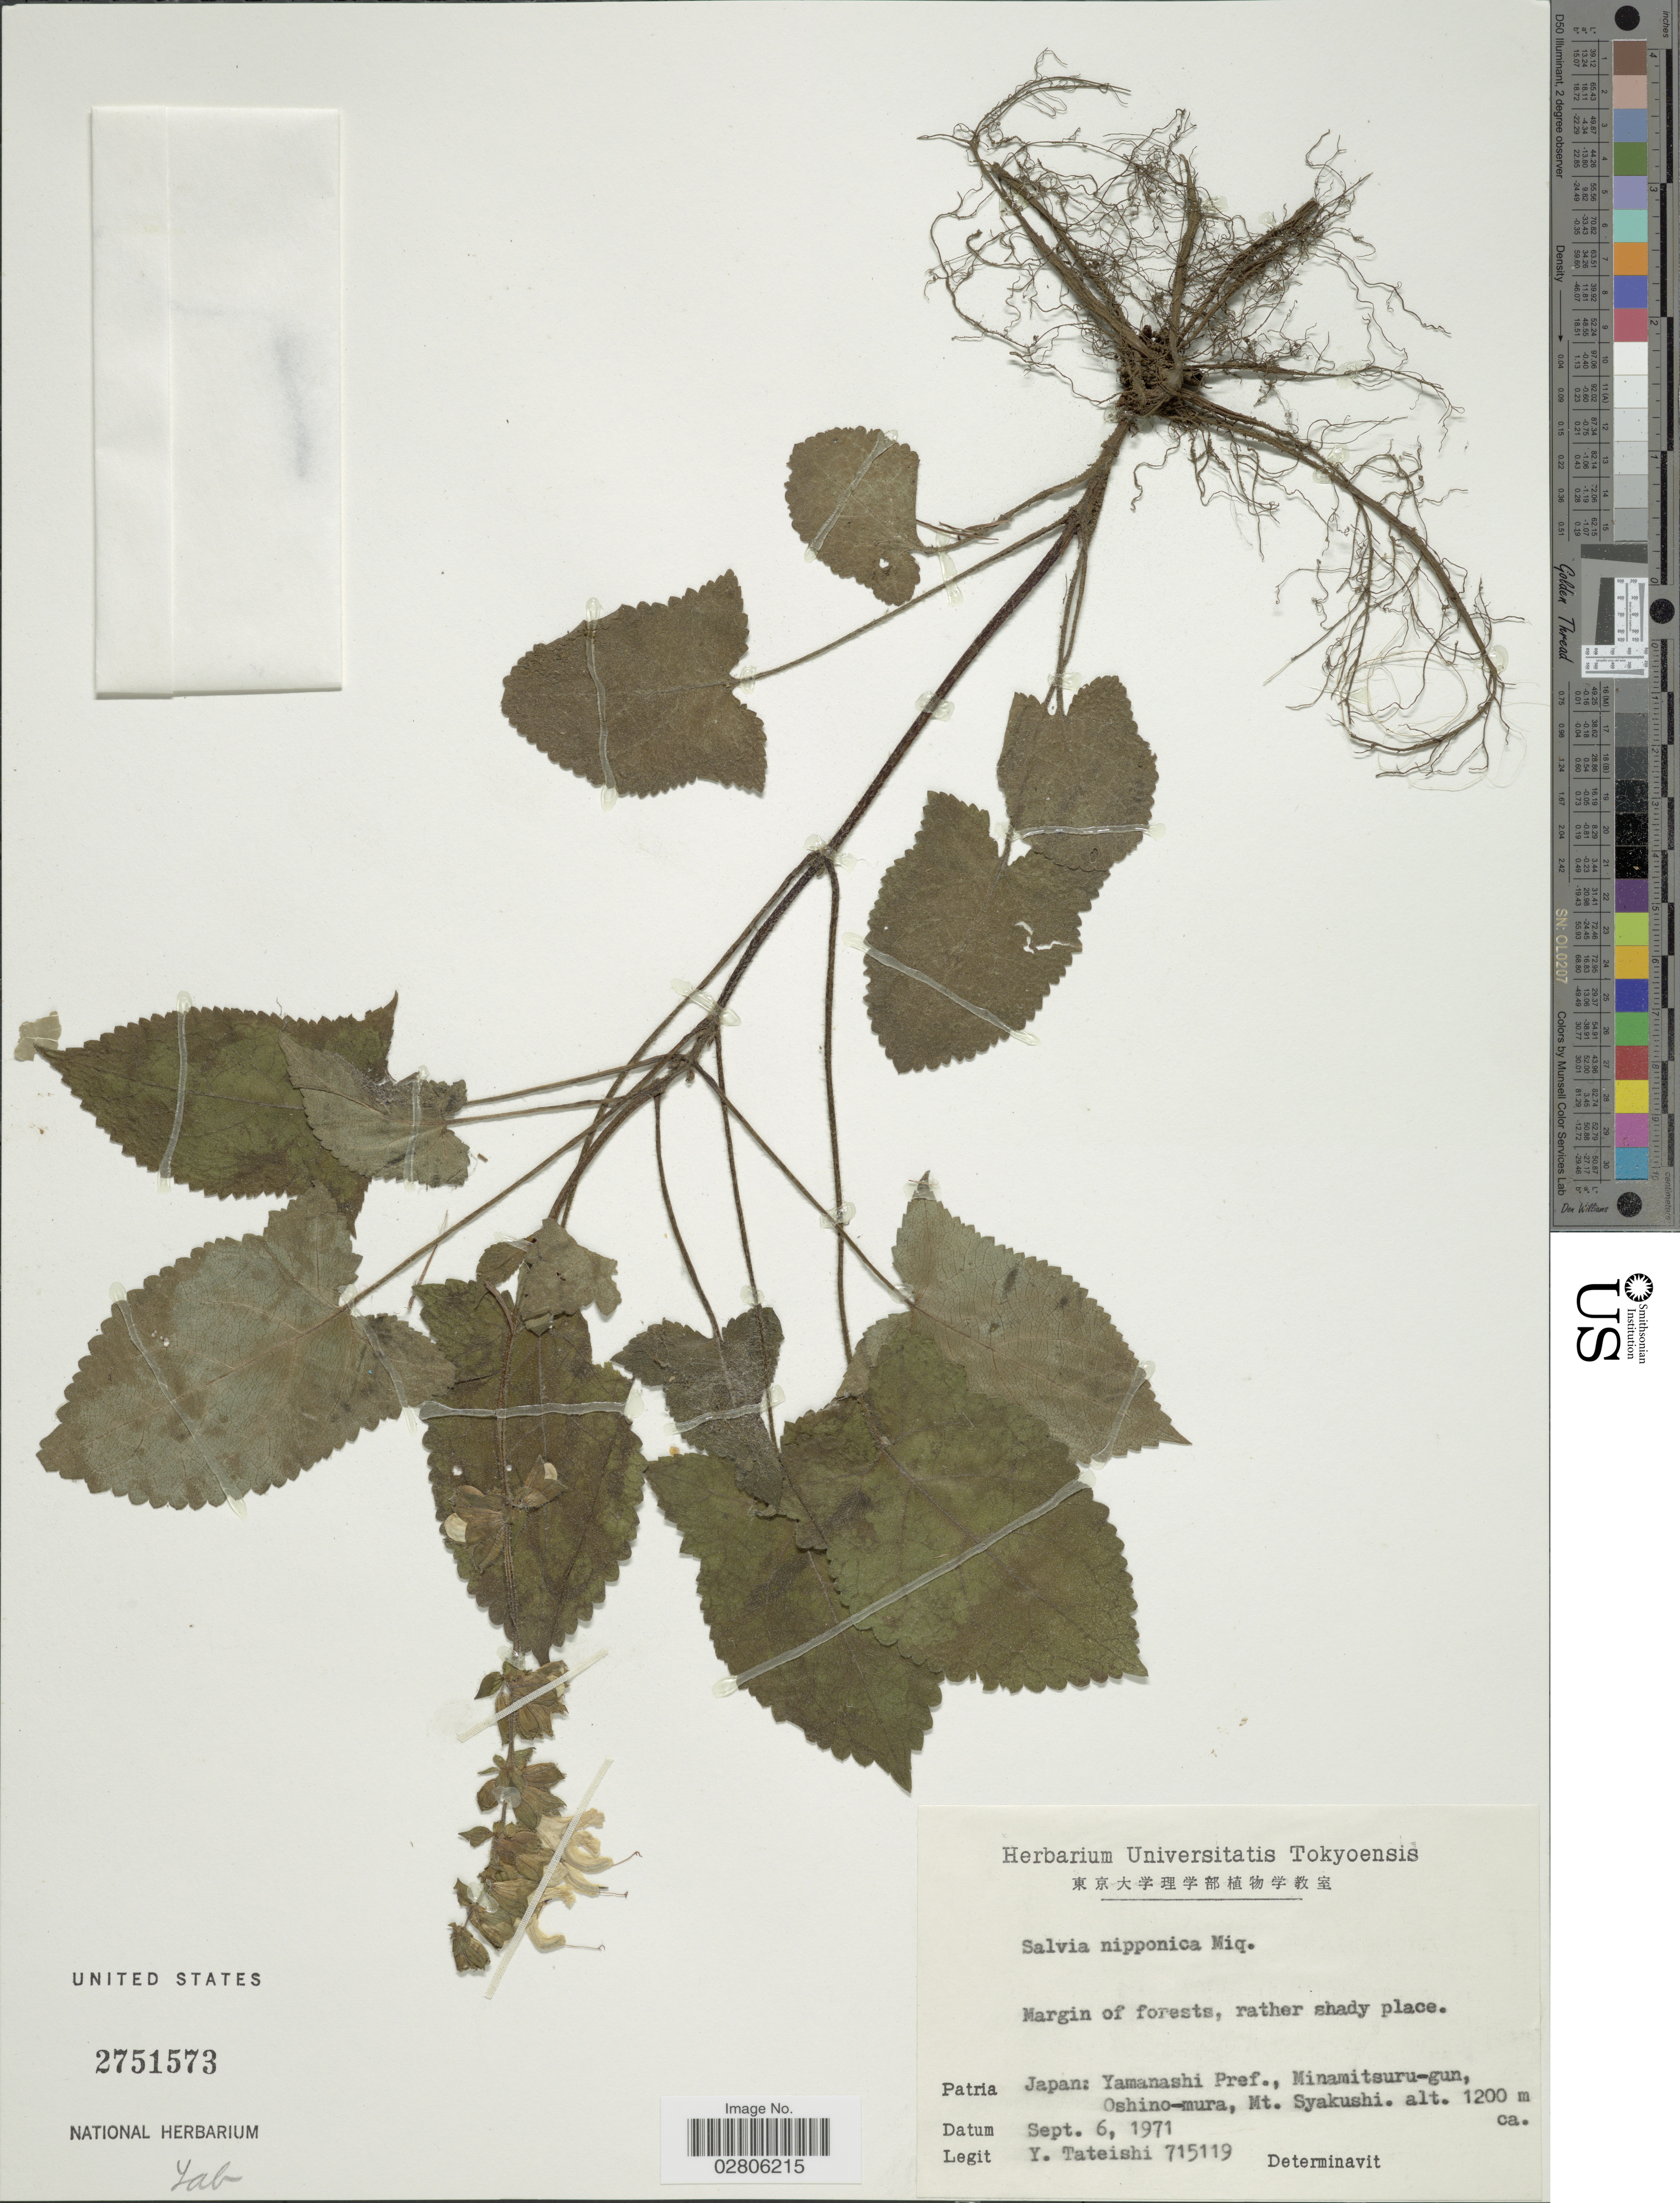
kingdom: Plantae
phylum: Tracheophyta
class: Magnoliopsida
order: Lamiales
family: Lamiaceae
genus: Salvia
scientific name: Salvia nipponica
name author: Miq.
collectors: Y. Tateishi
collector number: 715119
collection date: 1971-09-06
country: Japan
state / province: Yamanasi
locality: Yamanashi Pref., Minamitsuru-gun, Oshino-mura, Mt. Syakushi.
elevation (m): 1200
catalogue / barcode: US 2751573